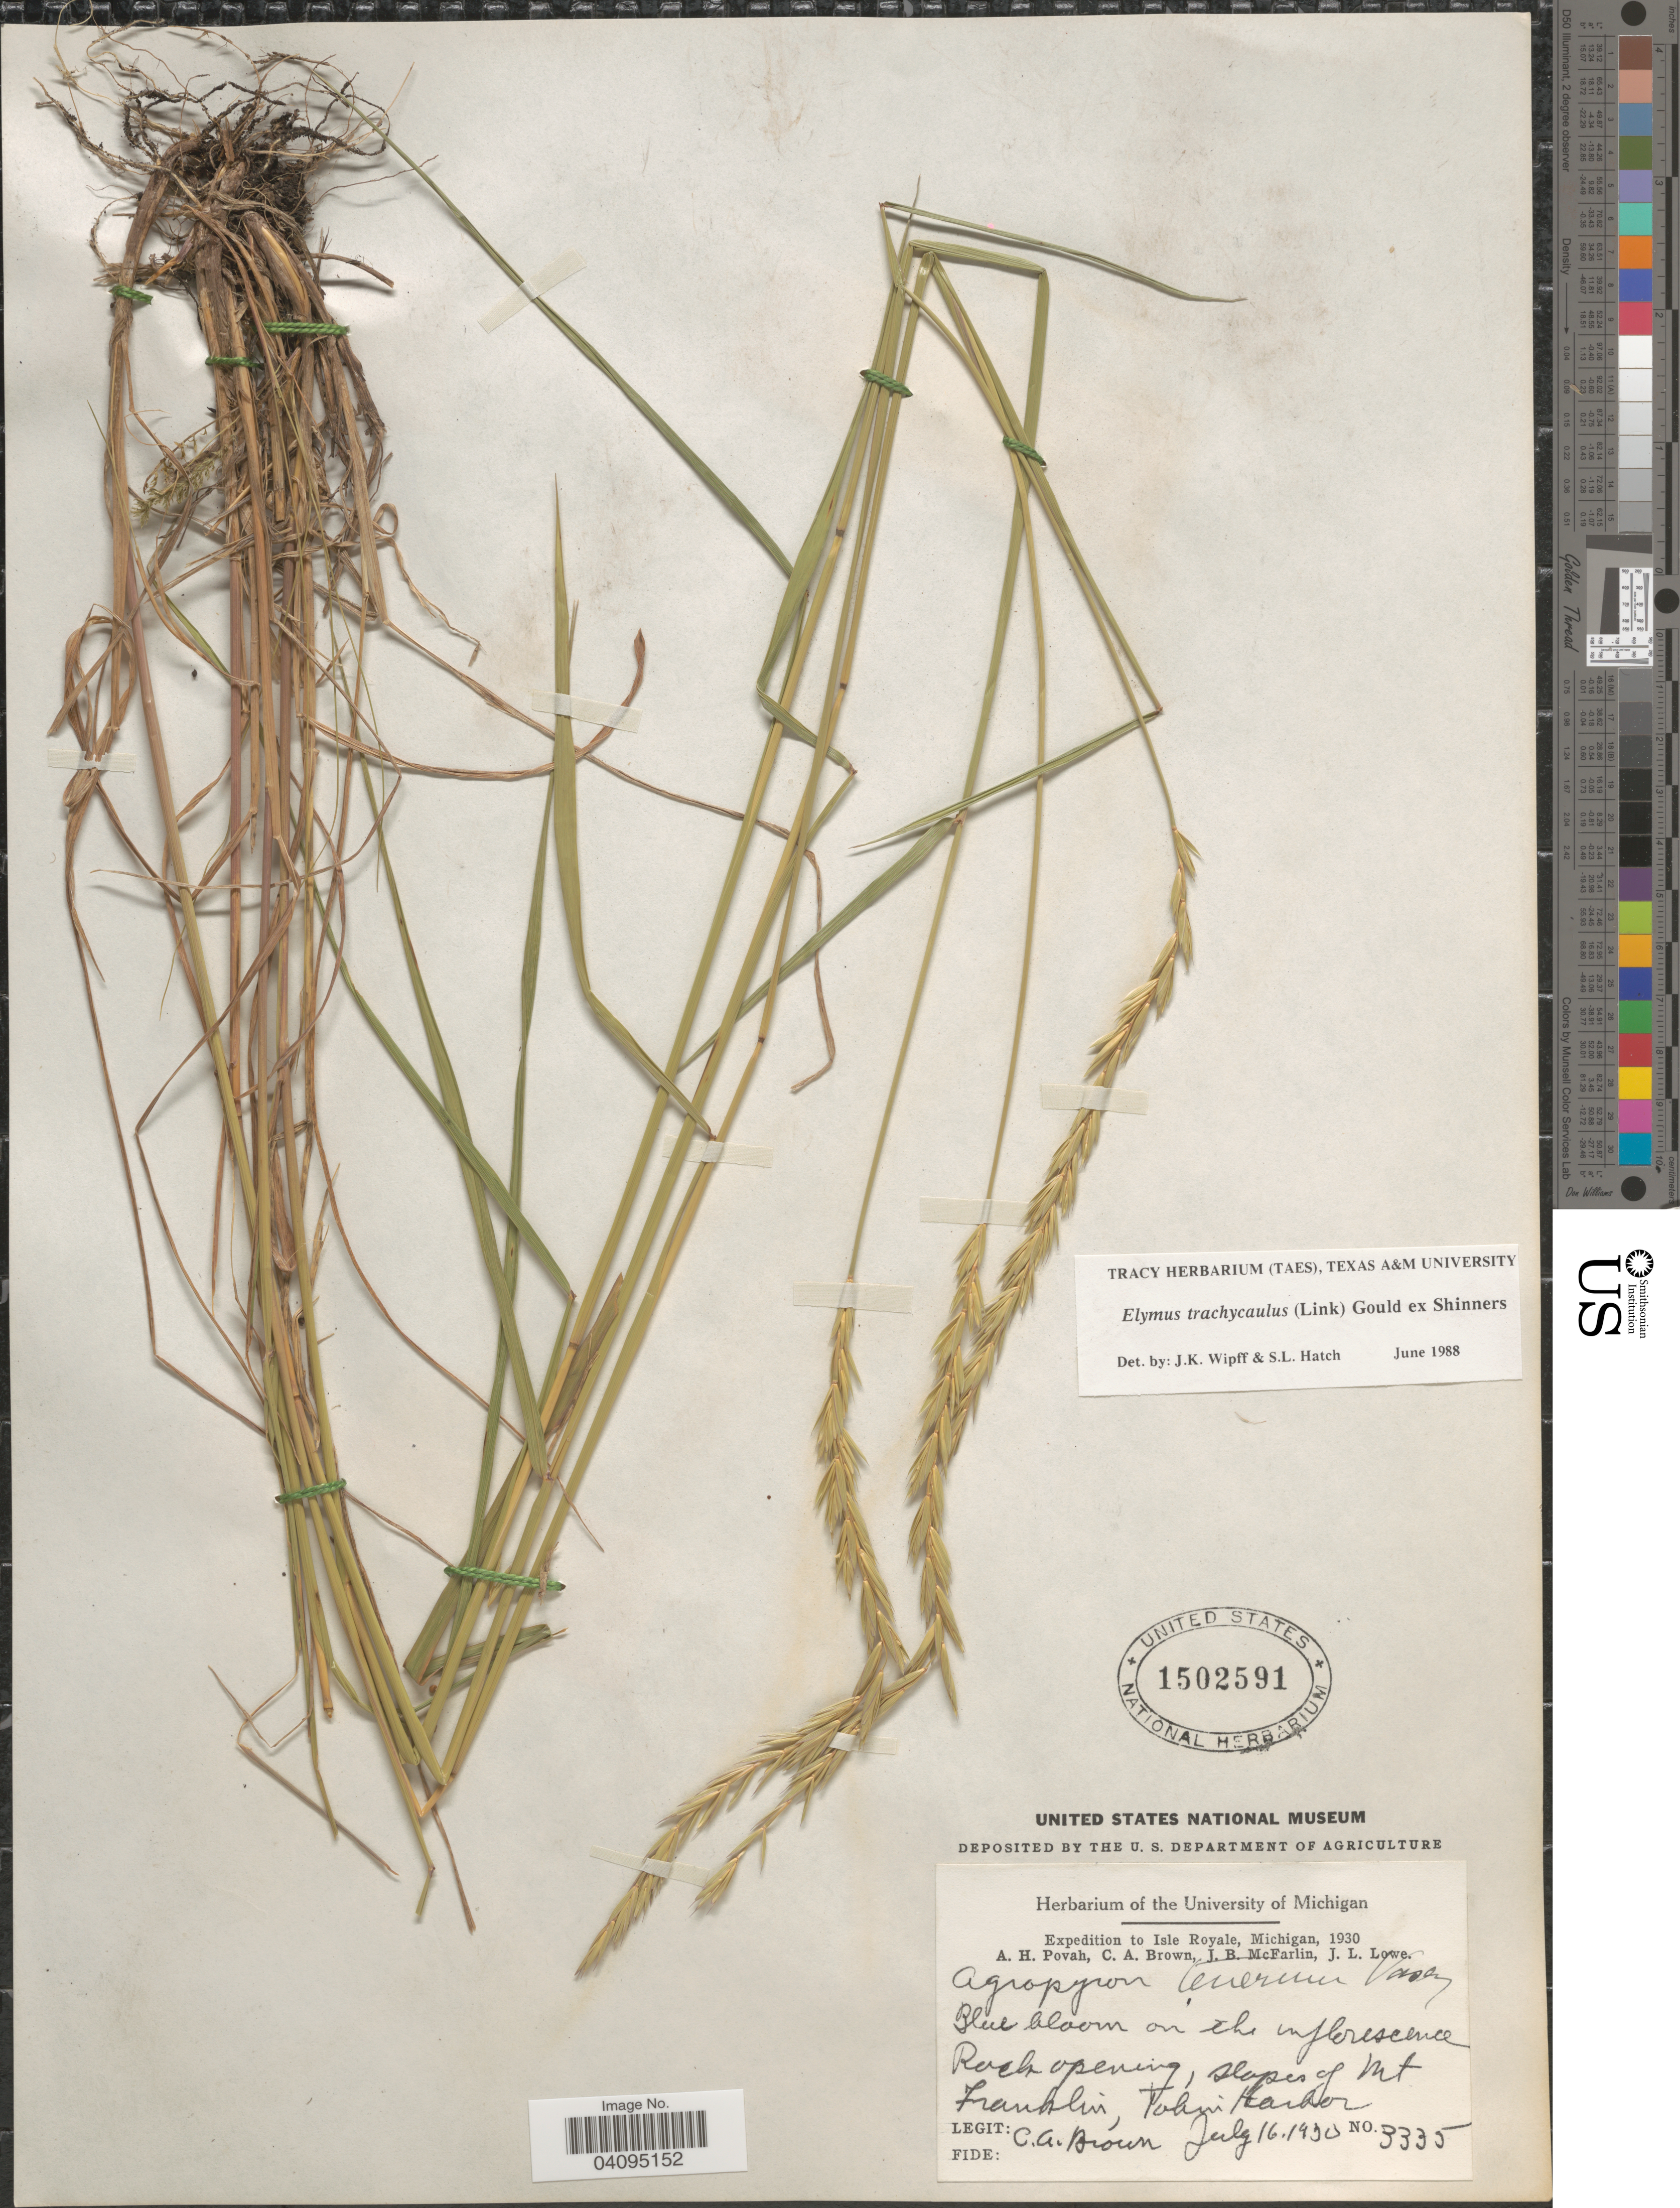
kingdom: Plantae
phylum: Tracheophyta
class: Liliopsida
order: Poales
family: Poaceae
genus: Elymus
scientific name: Elymus trachycaulus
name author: (Link) Gould ex Shinners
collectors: C. A. Brown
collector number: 3335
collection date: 1930-07-16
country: United States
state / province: Michigan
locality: Expedition to Isle Royale, Michigan, 1930. Rock opening, slopes of Mt. Franklin, John's Harbor.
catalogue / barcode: US 1502591